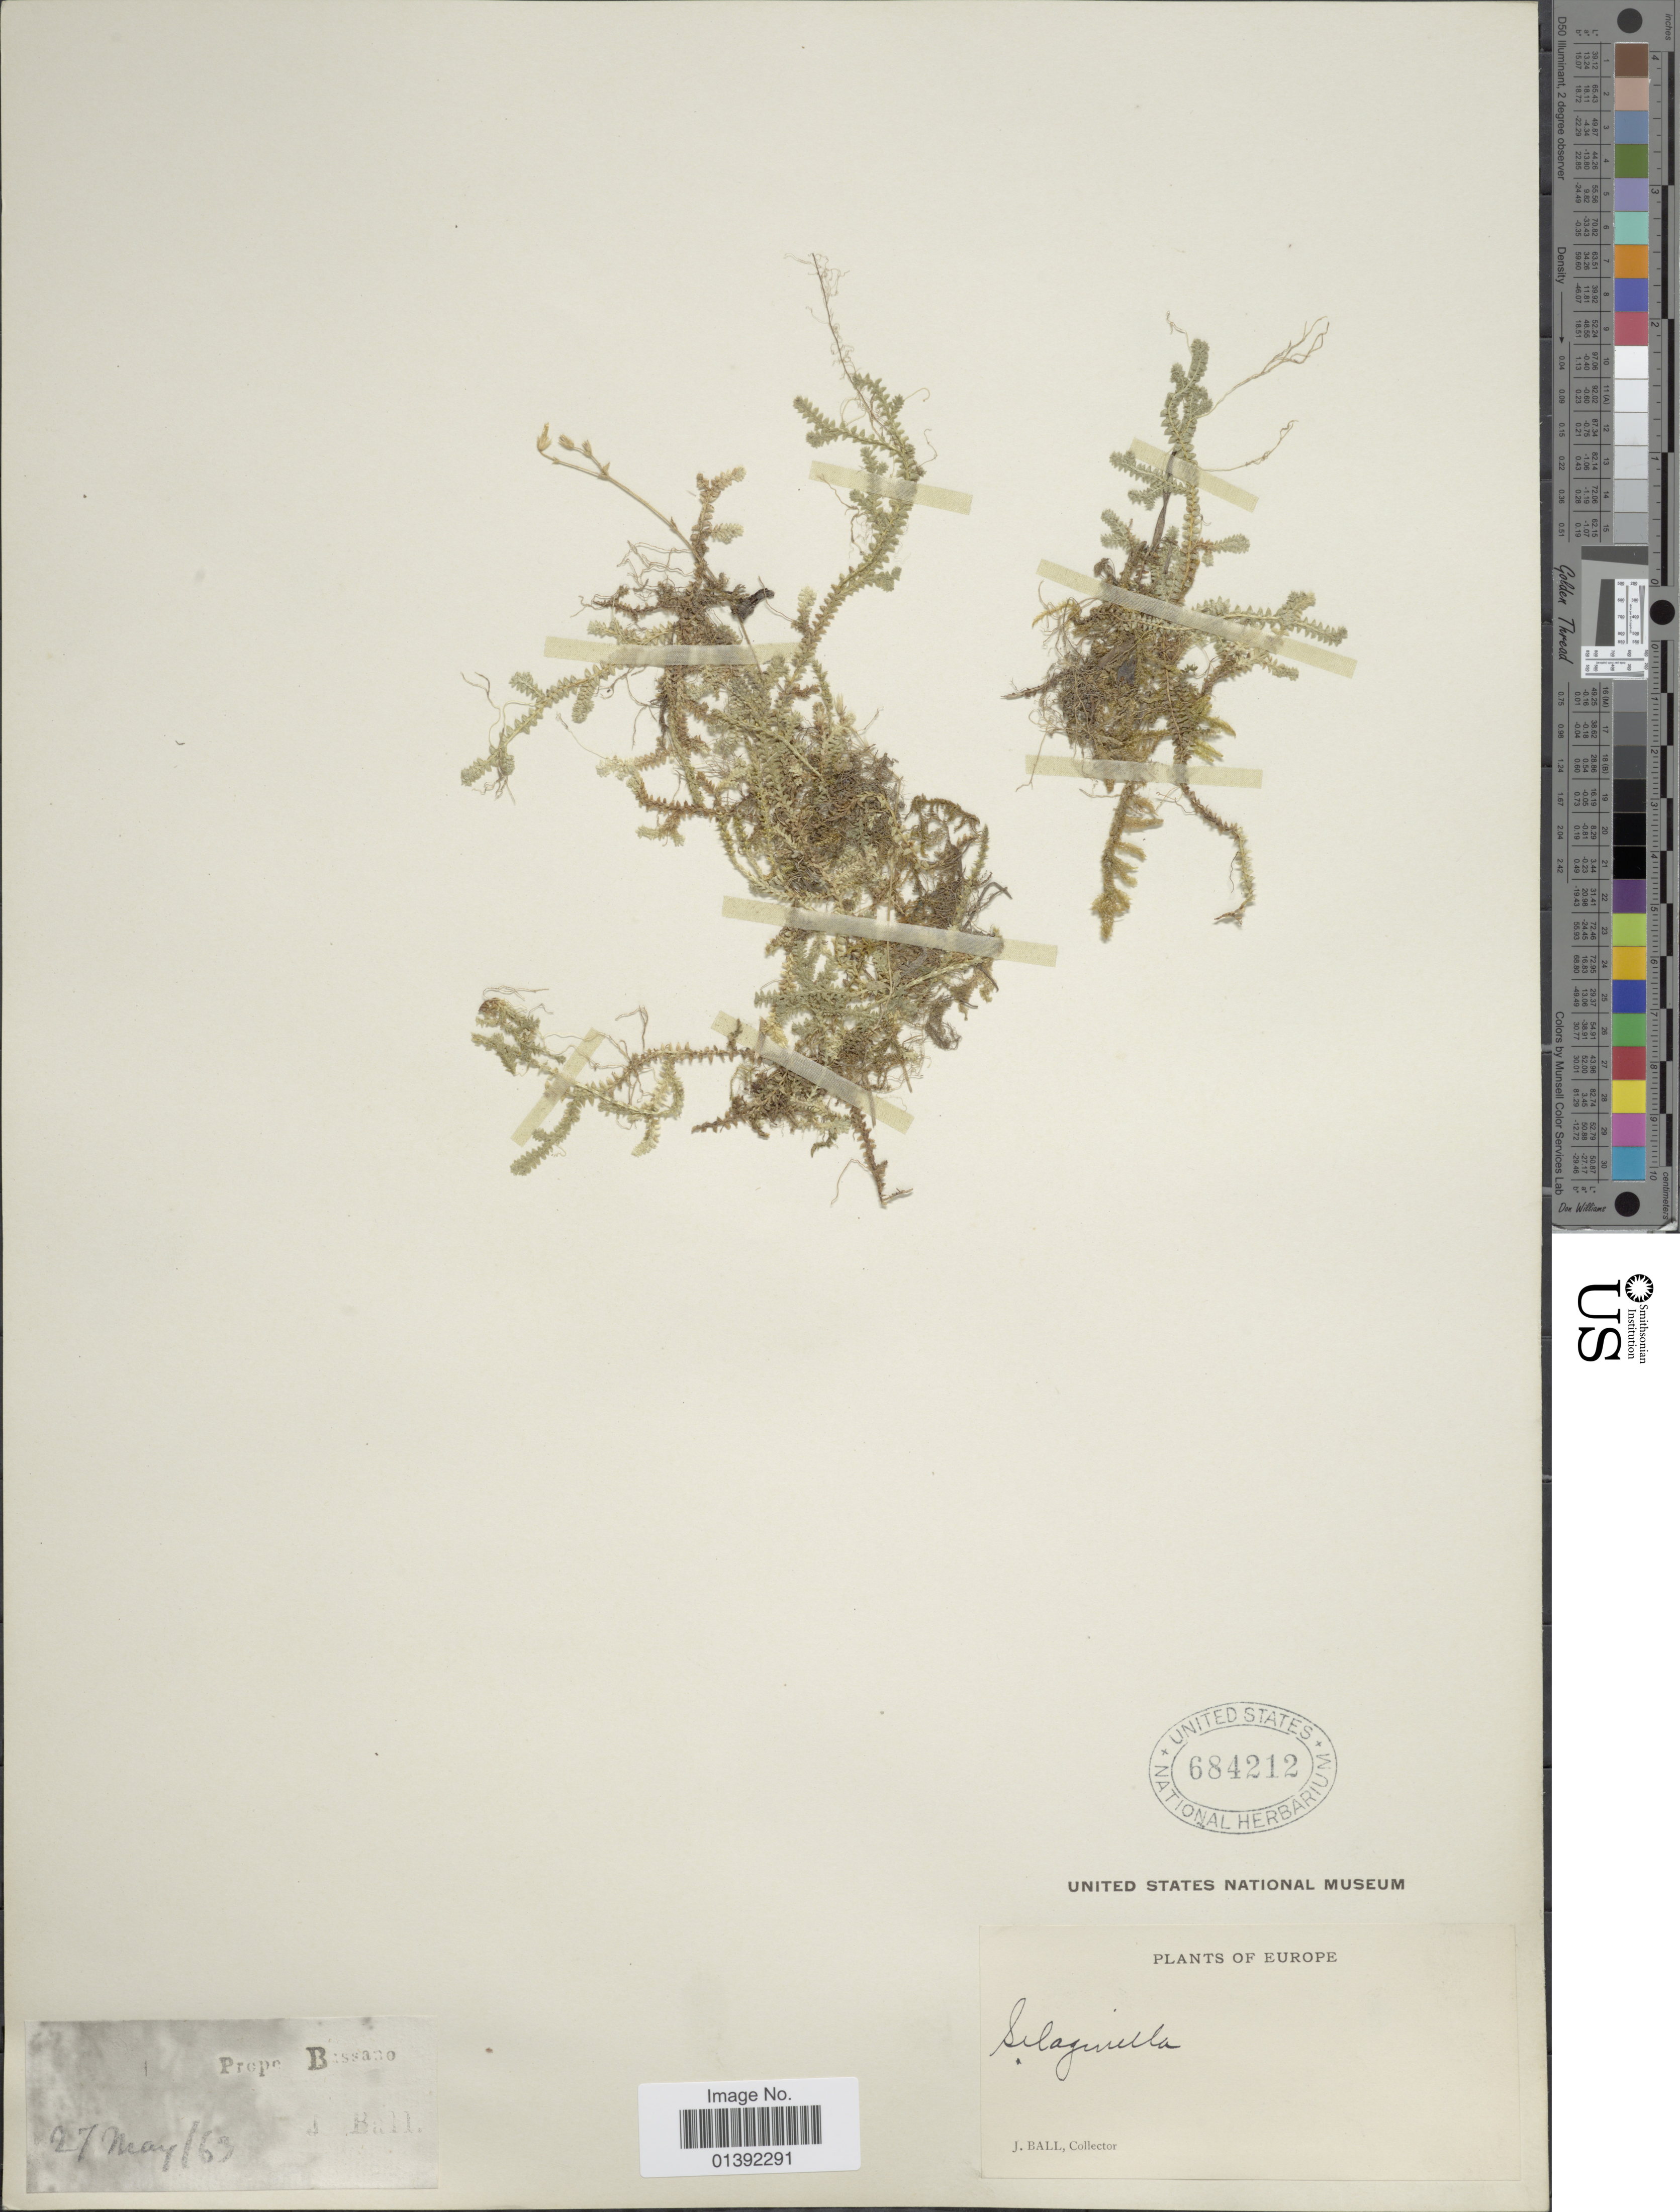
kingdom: Plantae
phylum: Tracheophyta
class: Lycopodiopsida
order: Selaginellales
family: Selaginellaceae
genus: Selaginella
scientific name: Selaginella helvetica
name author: (L.) Spring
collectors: J. Ball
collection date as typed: Transcribed d/m/y: 27/5/63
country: Italy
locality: Prope Bassano, Europe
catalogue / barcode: US 684212